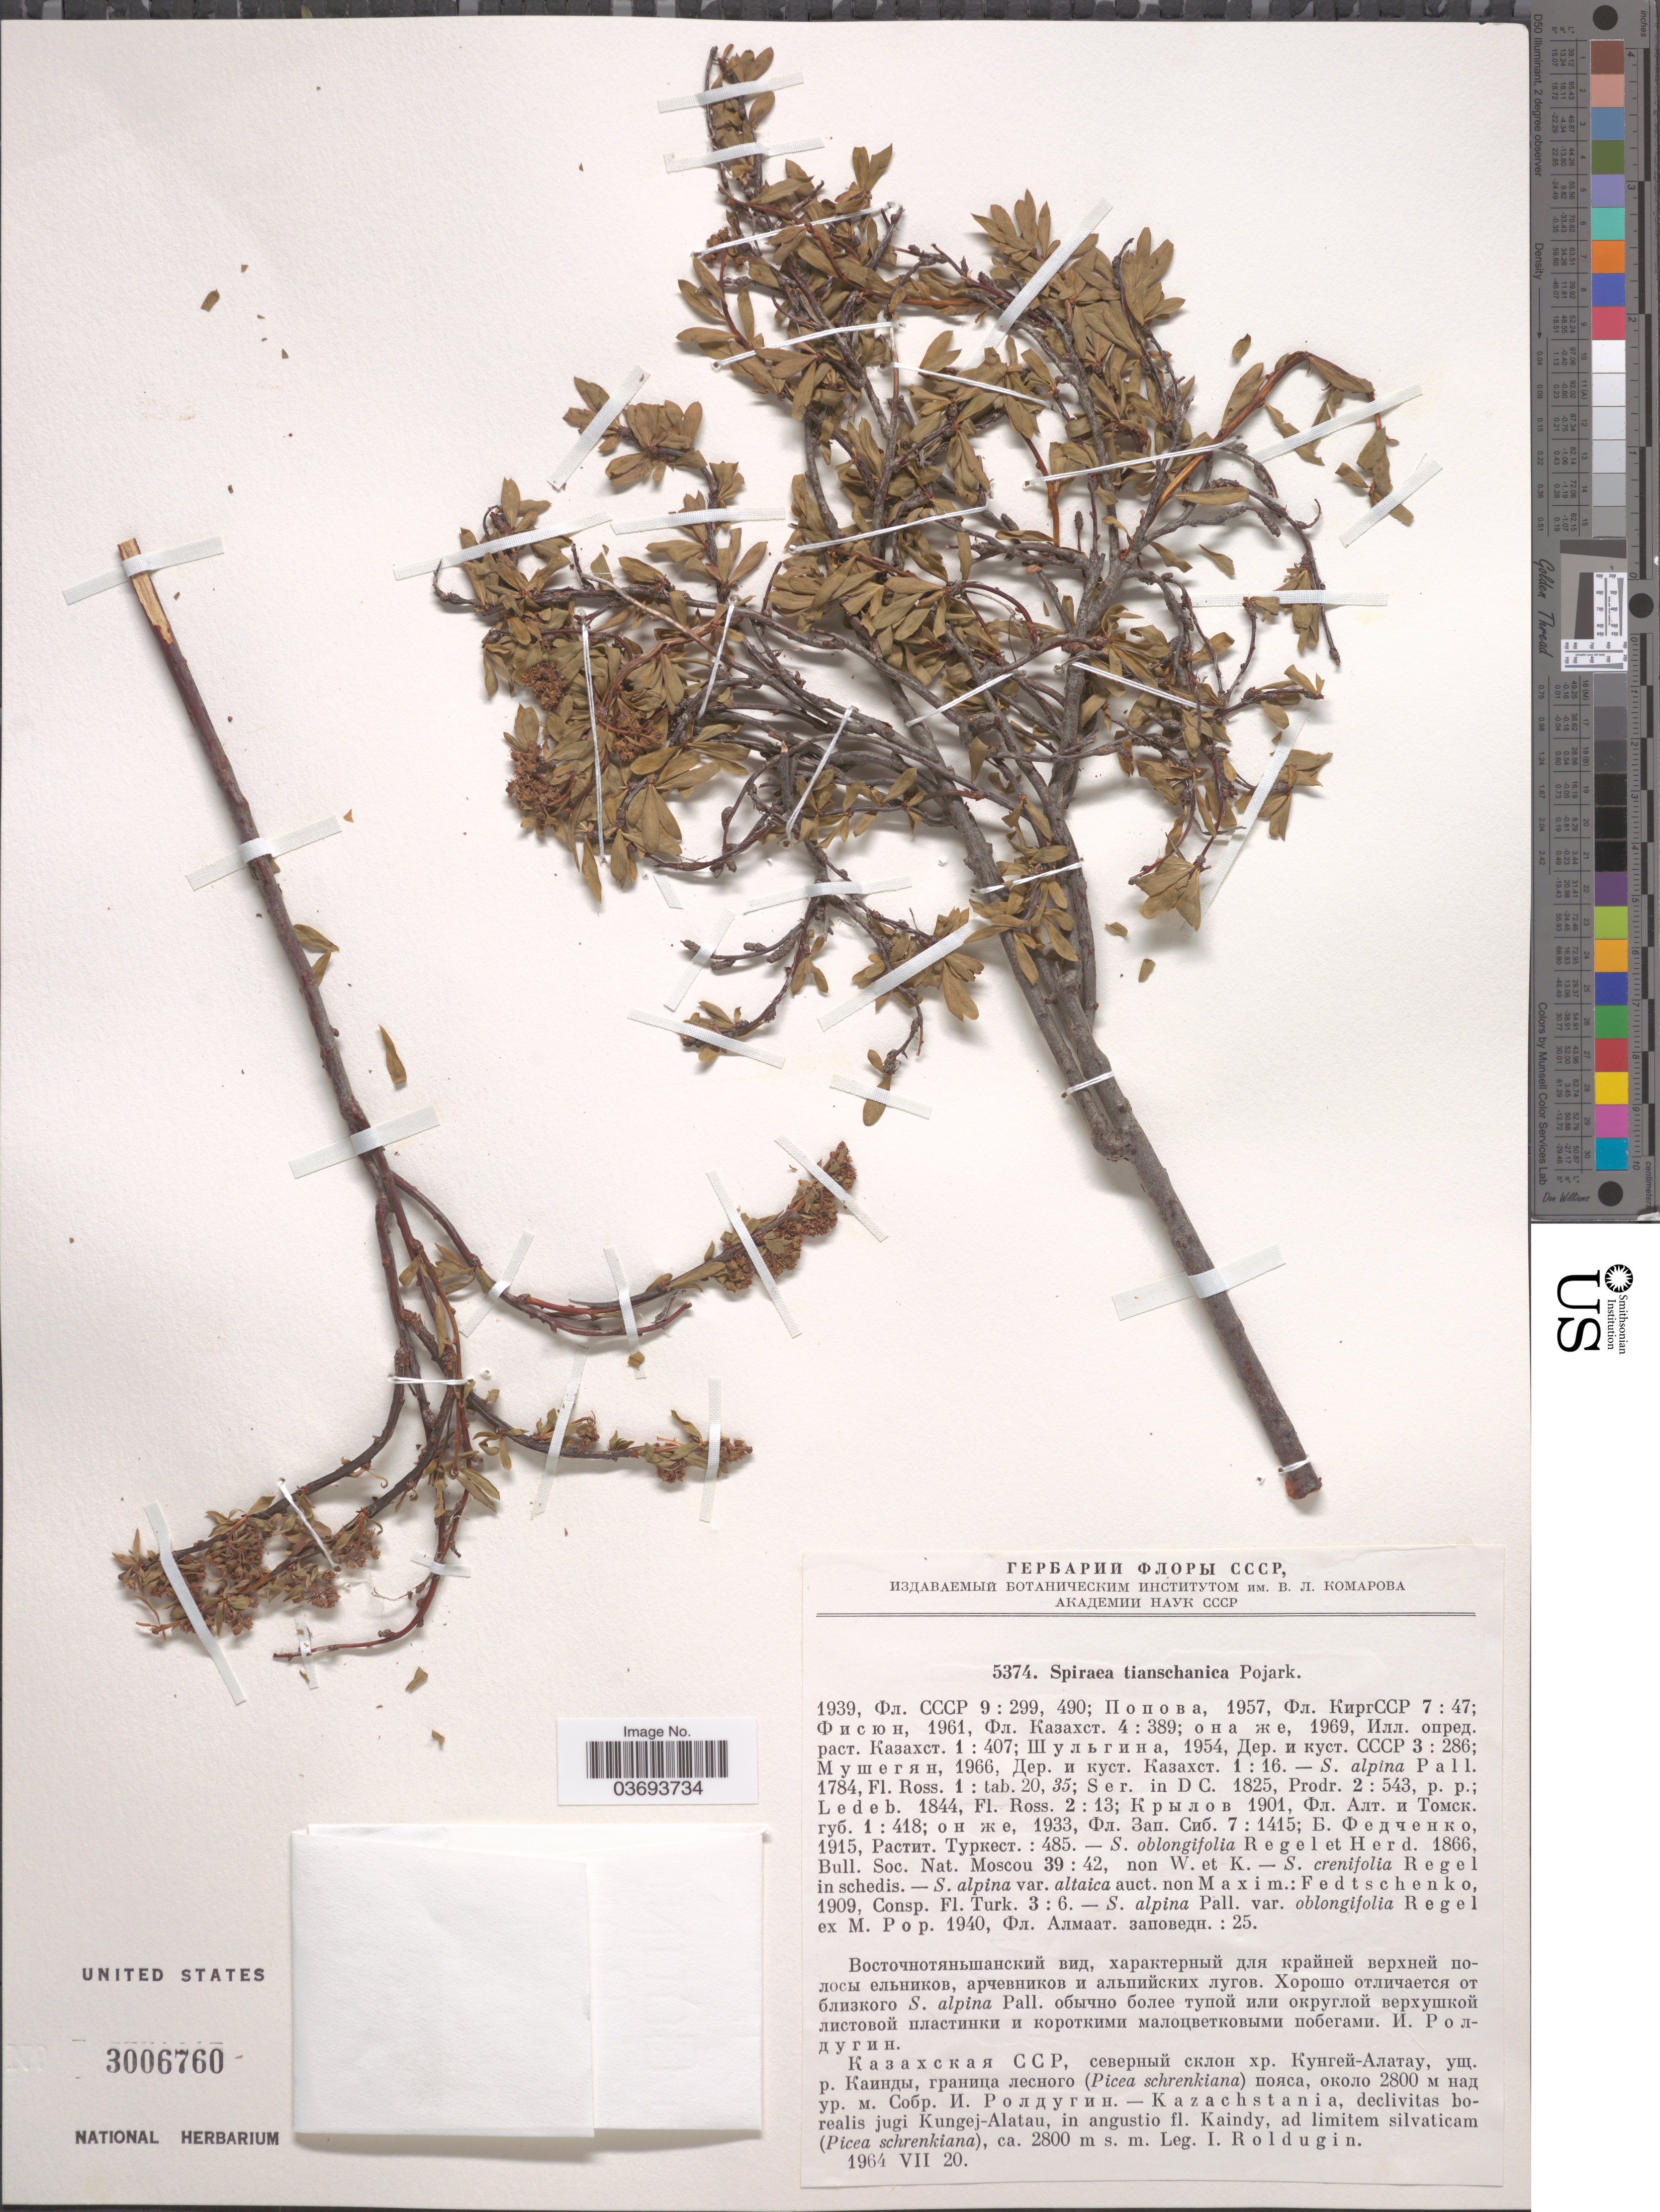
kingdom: Plantae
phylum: Tracheophyta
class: Magnoliopsida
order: Rosales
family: Rosaceae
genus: Spiraea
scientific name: Spiraea tianschanica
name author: Pojark.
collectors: I. Roldugin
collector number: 5374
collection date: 1964-07-20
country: Kazakhstan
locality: Kazachstania, declivitas borealis jugi Kungej-Alatau, in angustio fl. Kaindy, ad limitem silvaticam (Picea schrenkiana)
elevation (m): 2800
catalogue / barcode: US 3006760